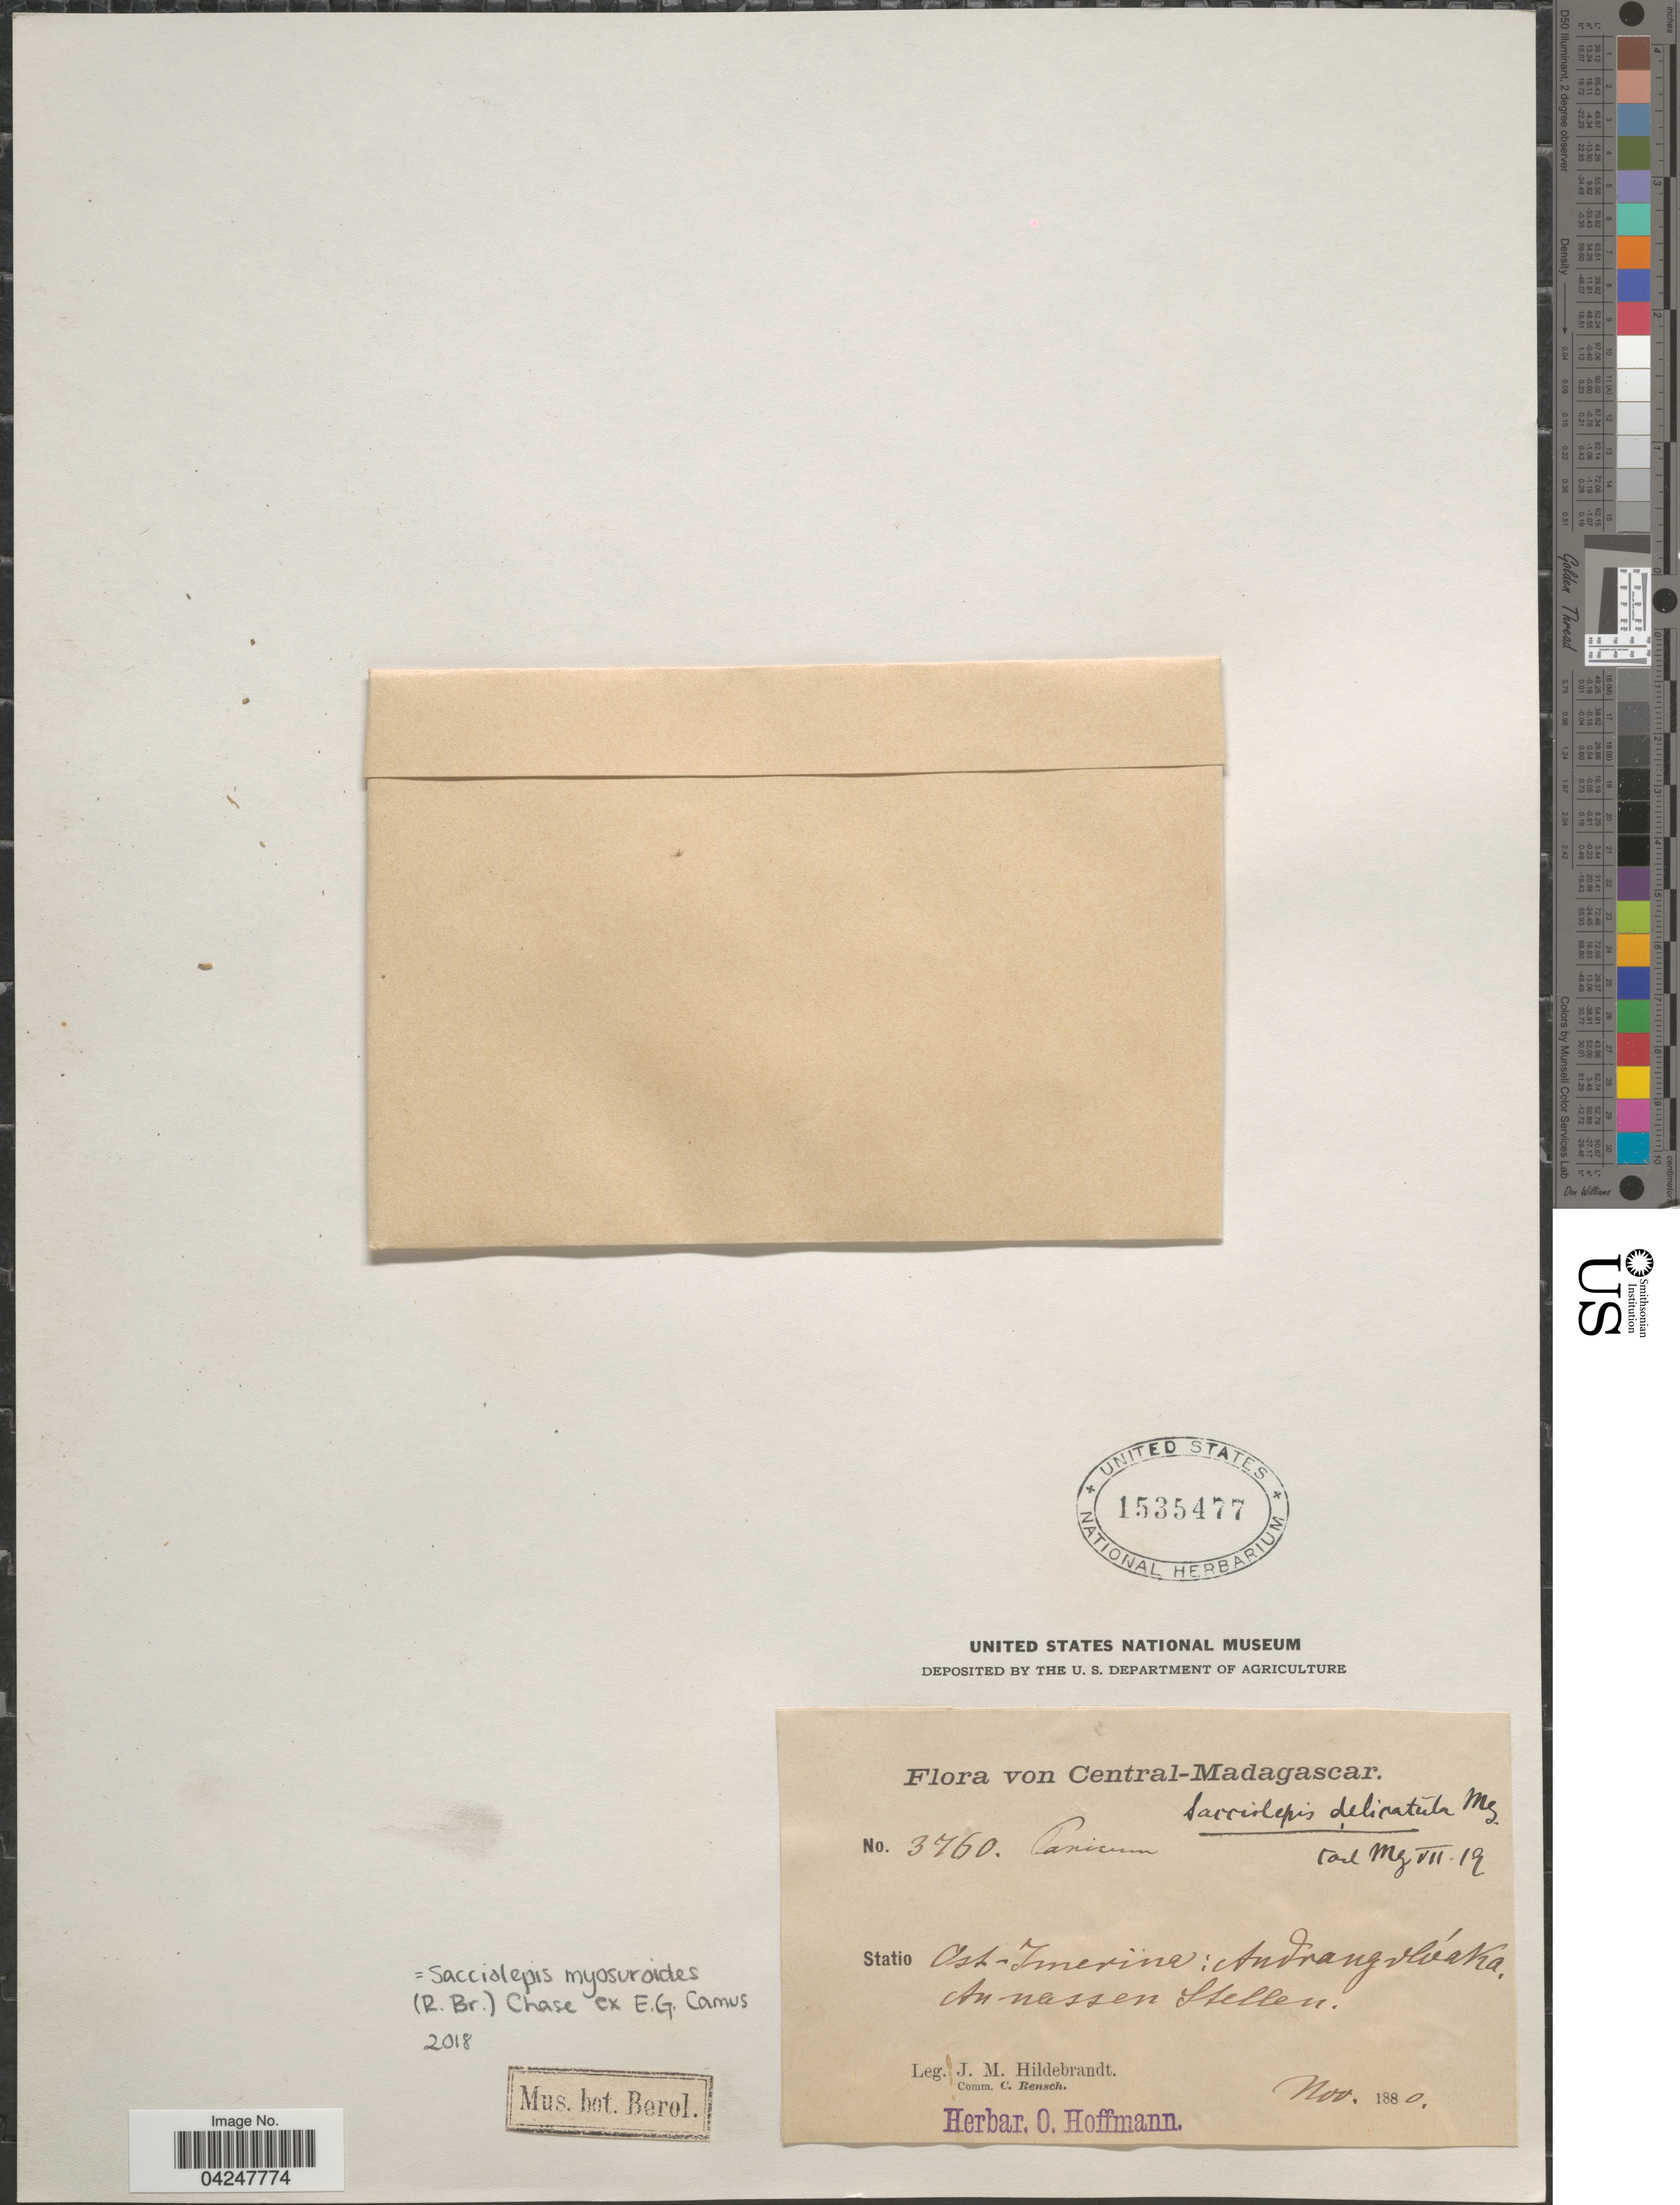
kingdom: Plantae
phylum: Tracheophyta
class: Liliopsida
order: Poales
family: Poaceae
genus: Sacciolepis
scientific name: Sacciolepis myosuroides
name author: (R. Br.) Chase ex E.G. Camus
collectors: J. Hildebrandt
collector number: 3760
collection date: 1880-11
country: Madagascar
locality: Central-Madagascar. Statio Ost-Imerina: Andrangvlóaka. An nassen Stellen.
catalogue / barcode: US 1535477